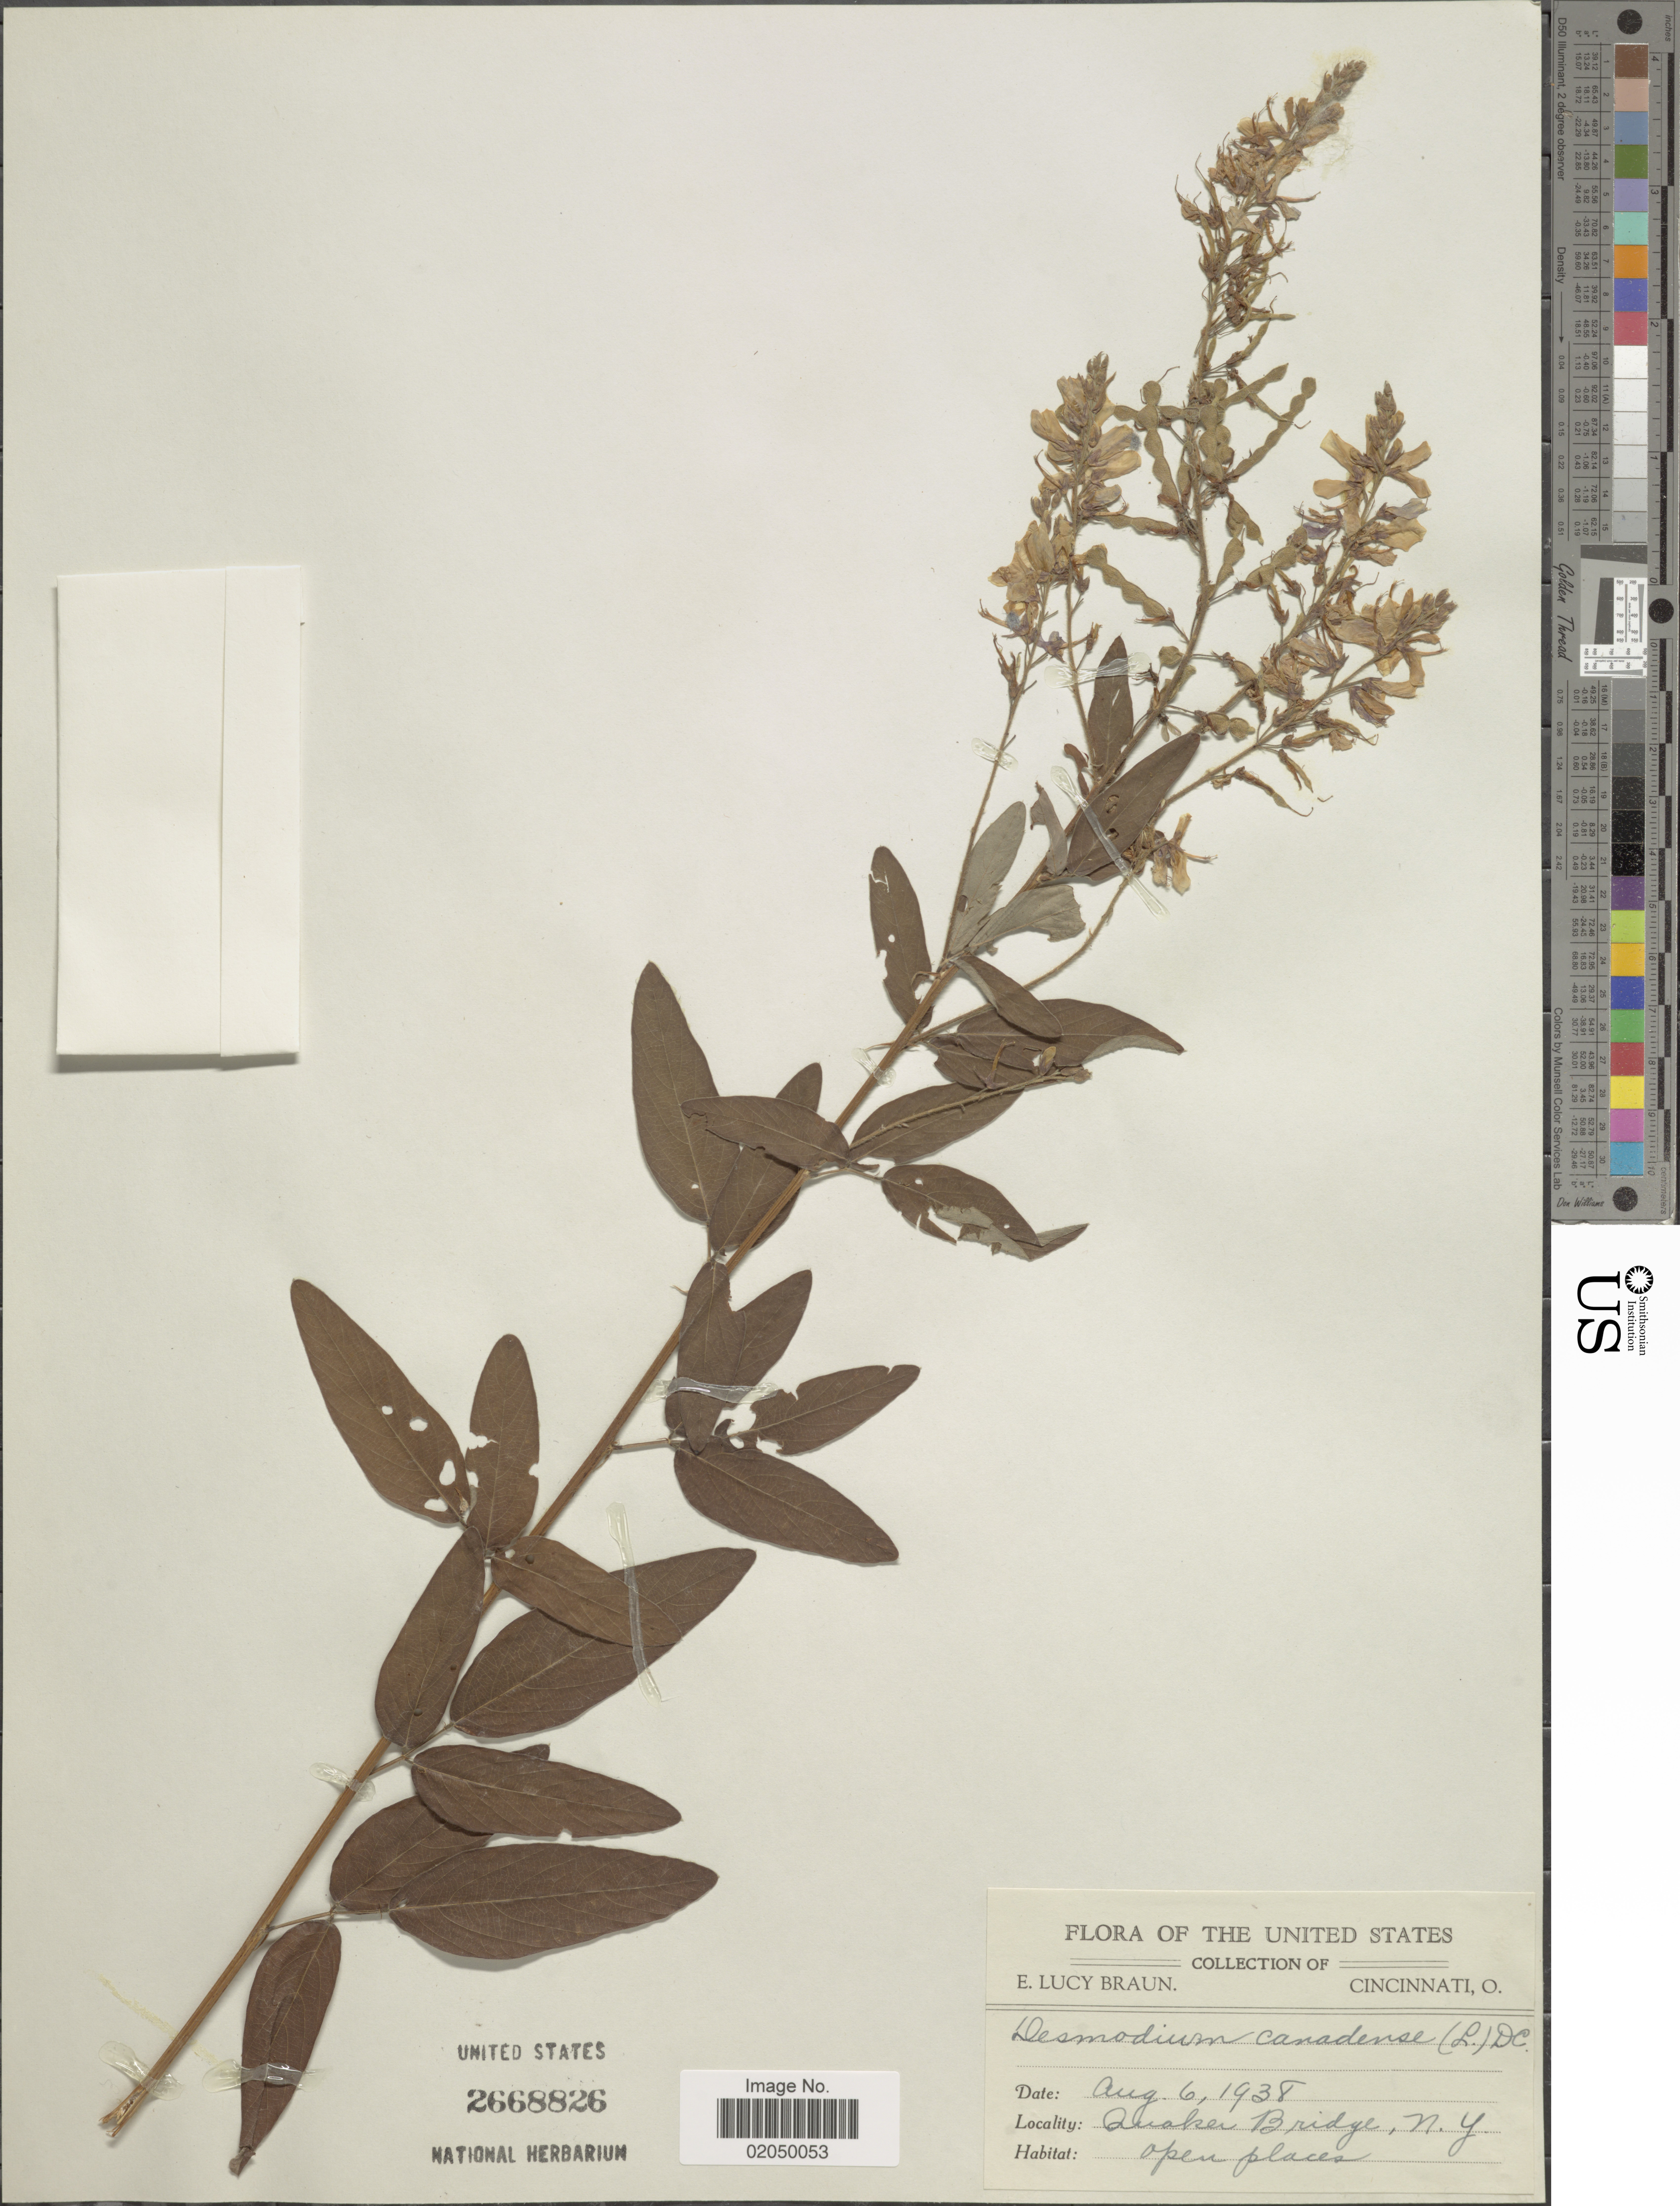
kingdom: Plantae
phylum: Tracheophyta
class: Magnoliopsida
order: Fabales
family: Fabaceae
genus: Desmodium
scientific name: Desmodium canadense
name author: (L.) DC.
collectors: E. L. Braun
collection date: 1938-08-06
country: United States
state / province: New York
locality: Quaker Bridge, N.Y.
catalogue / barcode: US 2668826